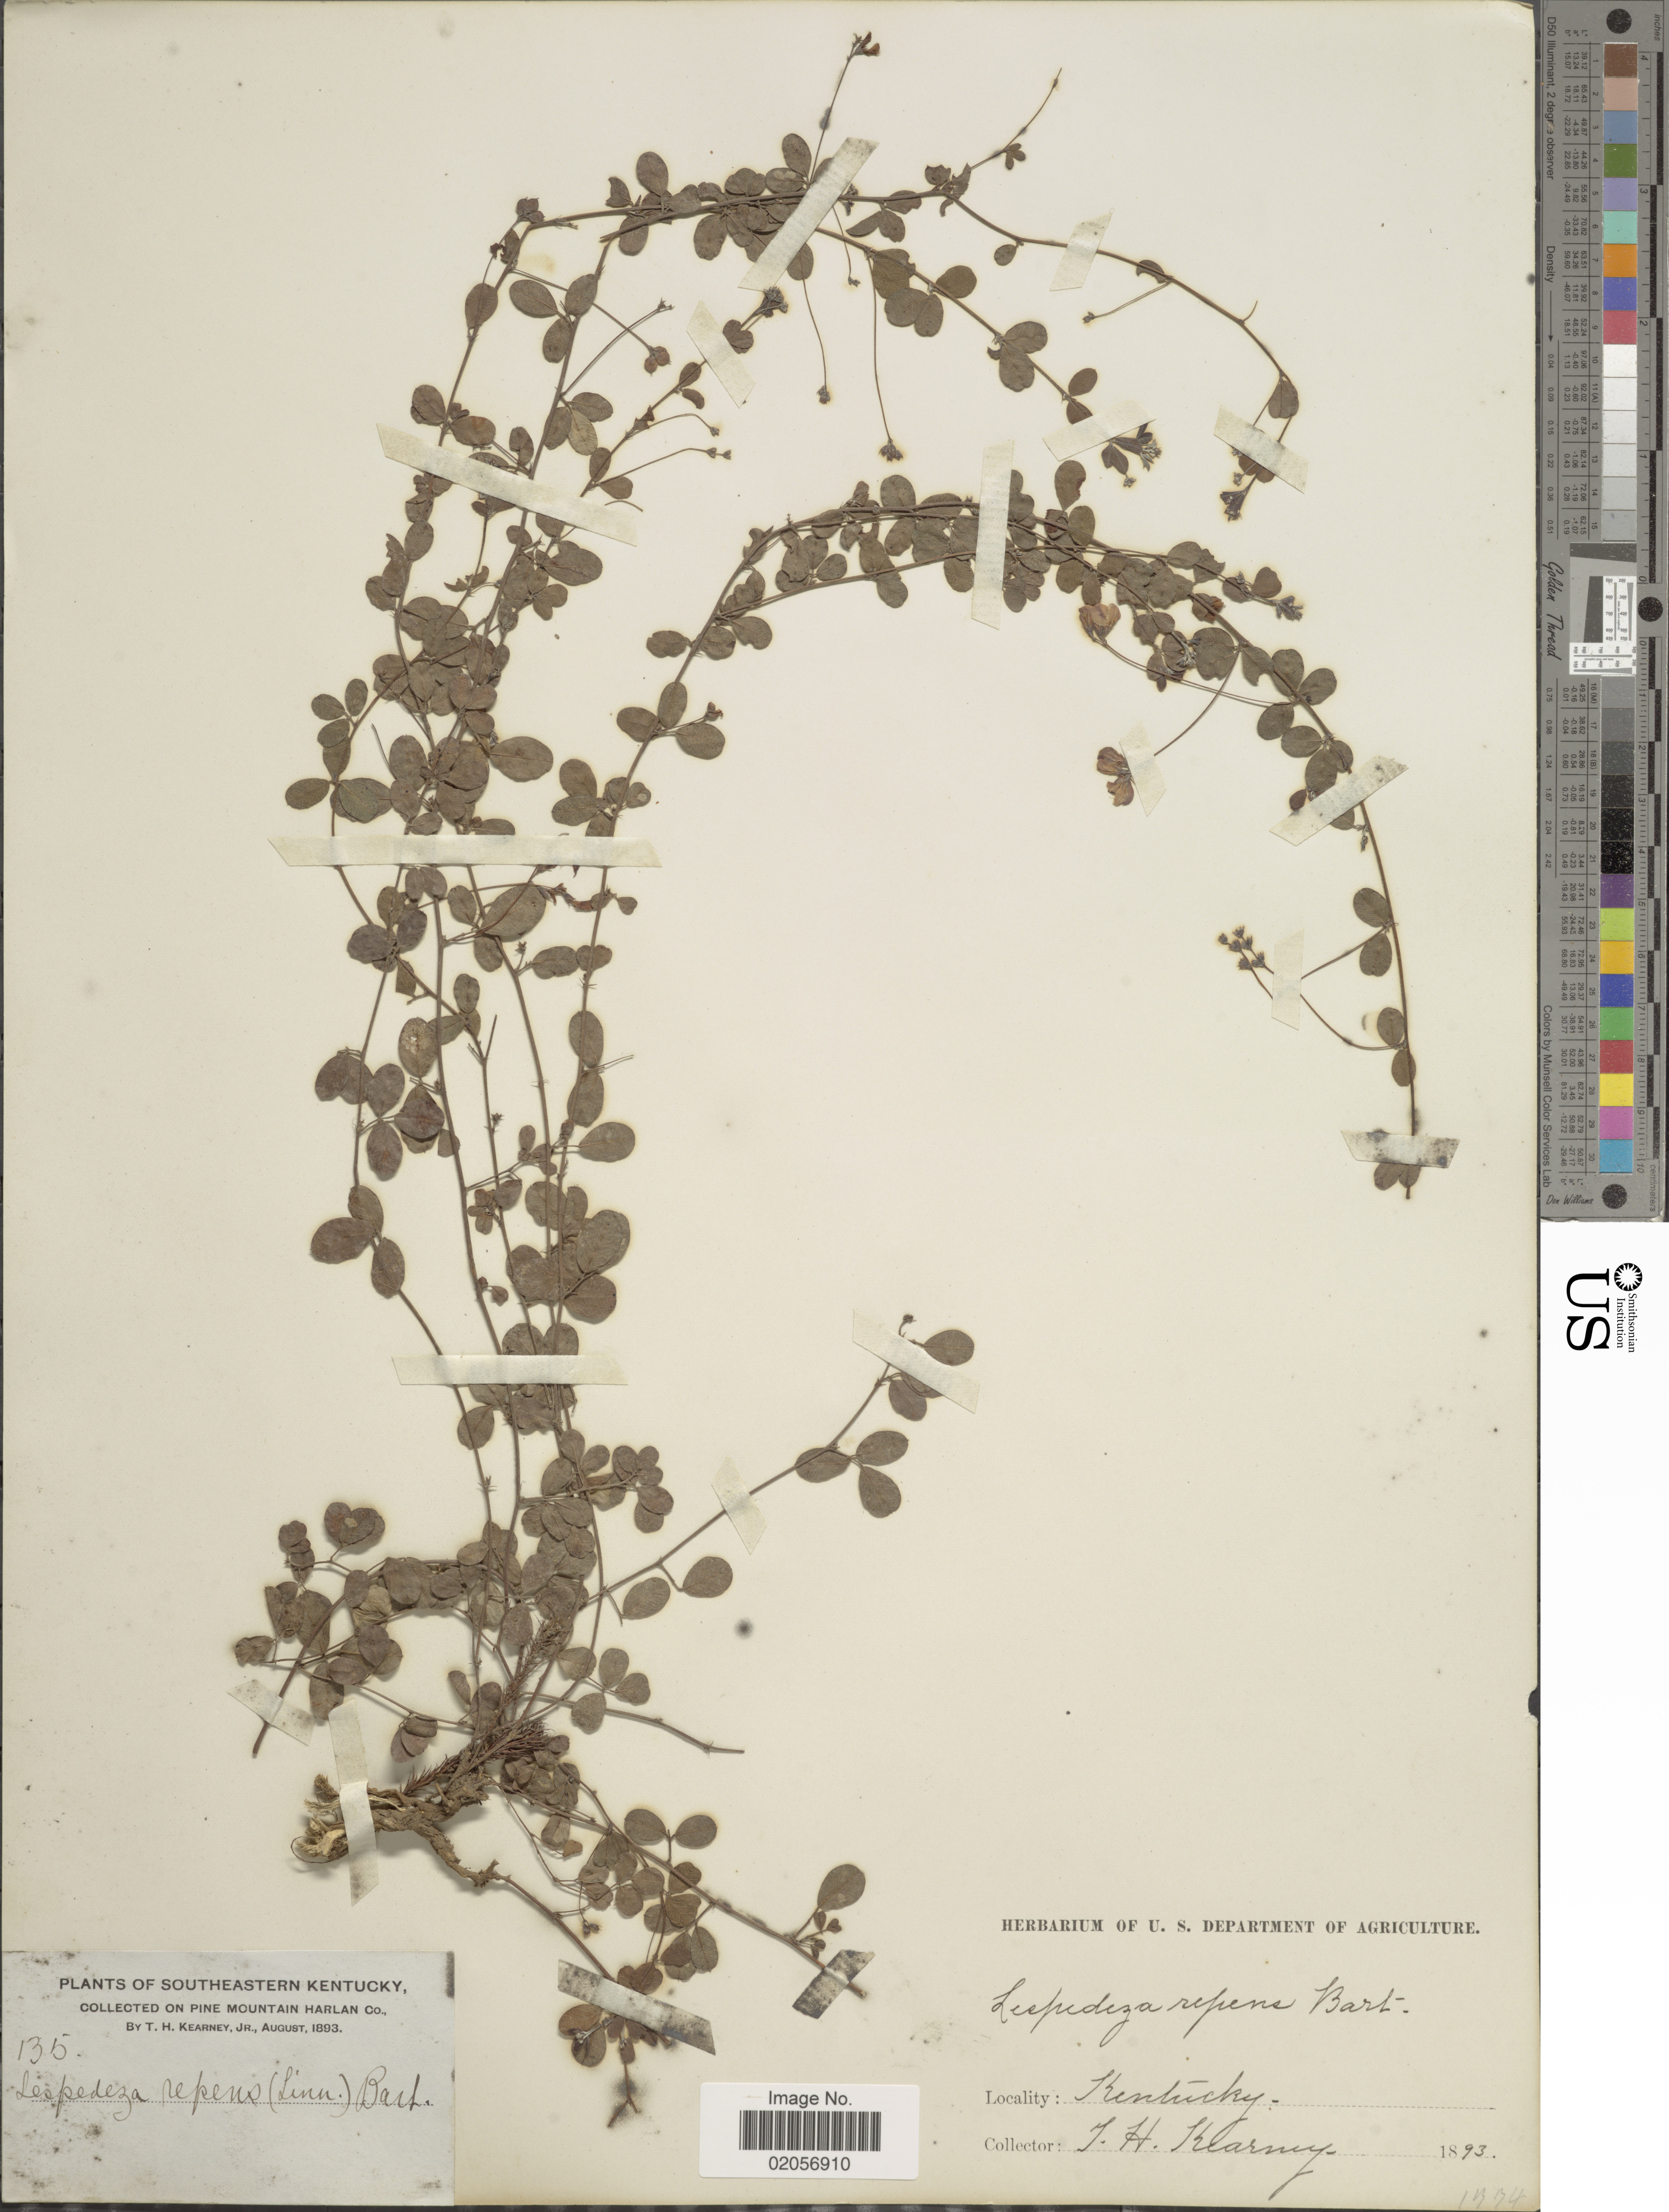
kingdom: Plantae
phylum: Tracheophyta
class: Magnoliopsida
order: Fabales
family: Fabaceae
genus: Lespedeza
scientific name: Lespedeza repens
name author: (L.) W.P.C. Barton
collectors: T. H. Kearney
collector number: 135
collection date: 1893-08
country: United States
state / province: Kentucky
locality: Southeastern Kentucky, on Pine Mountain Harlan Co.